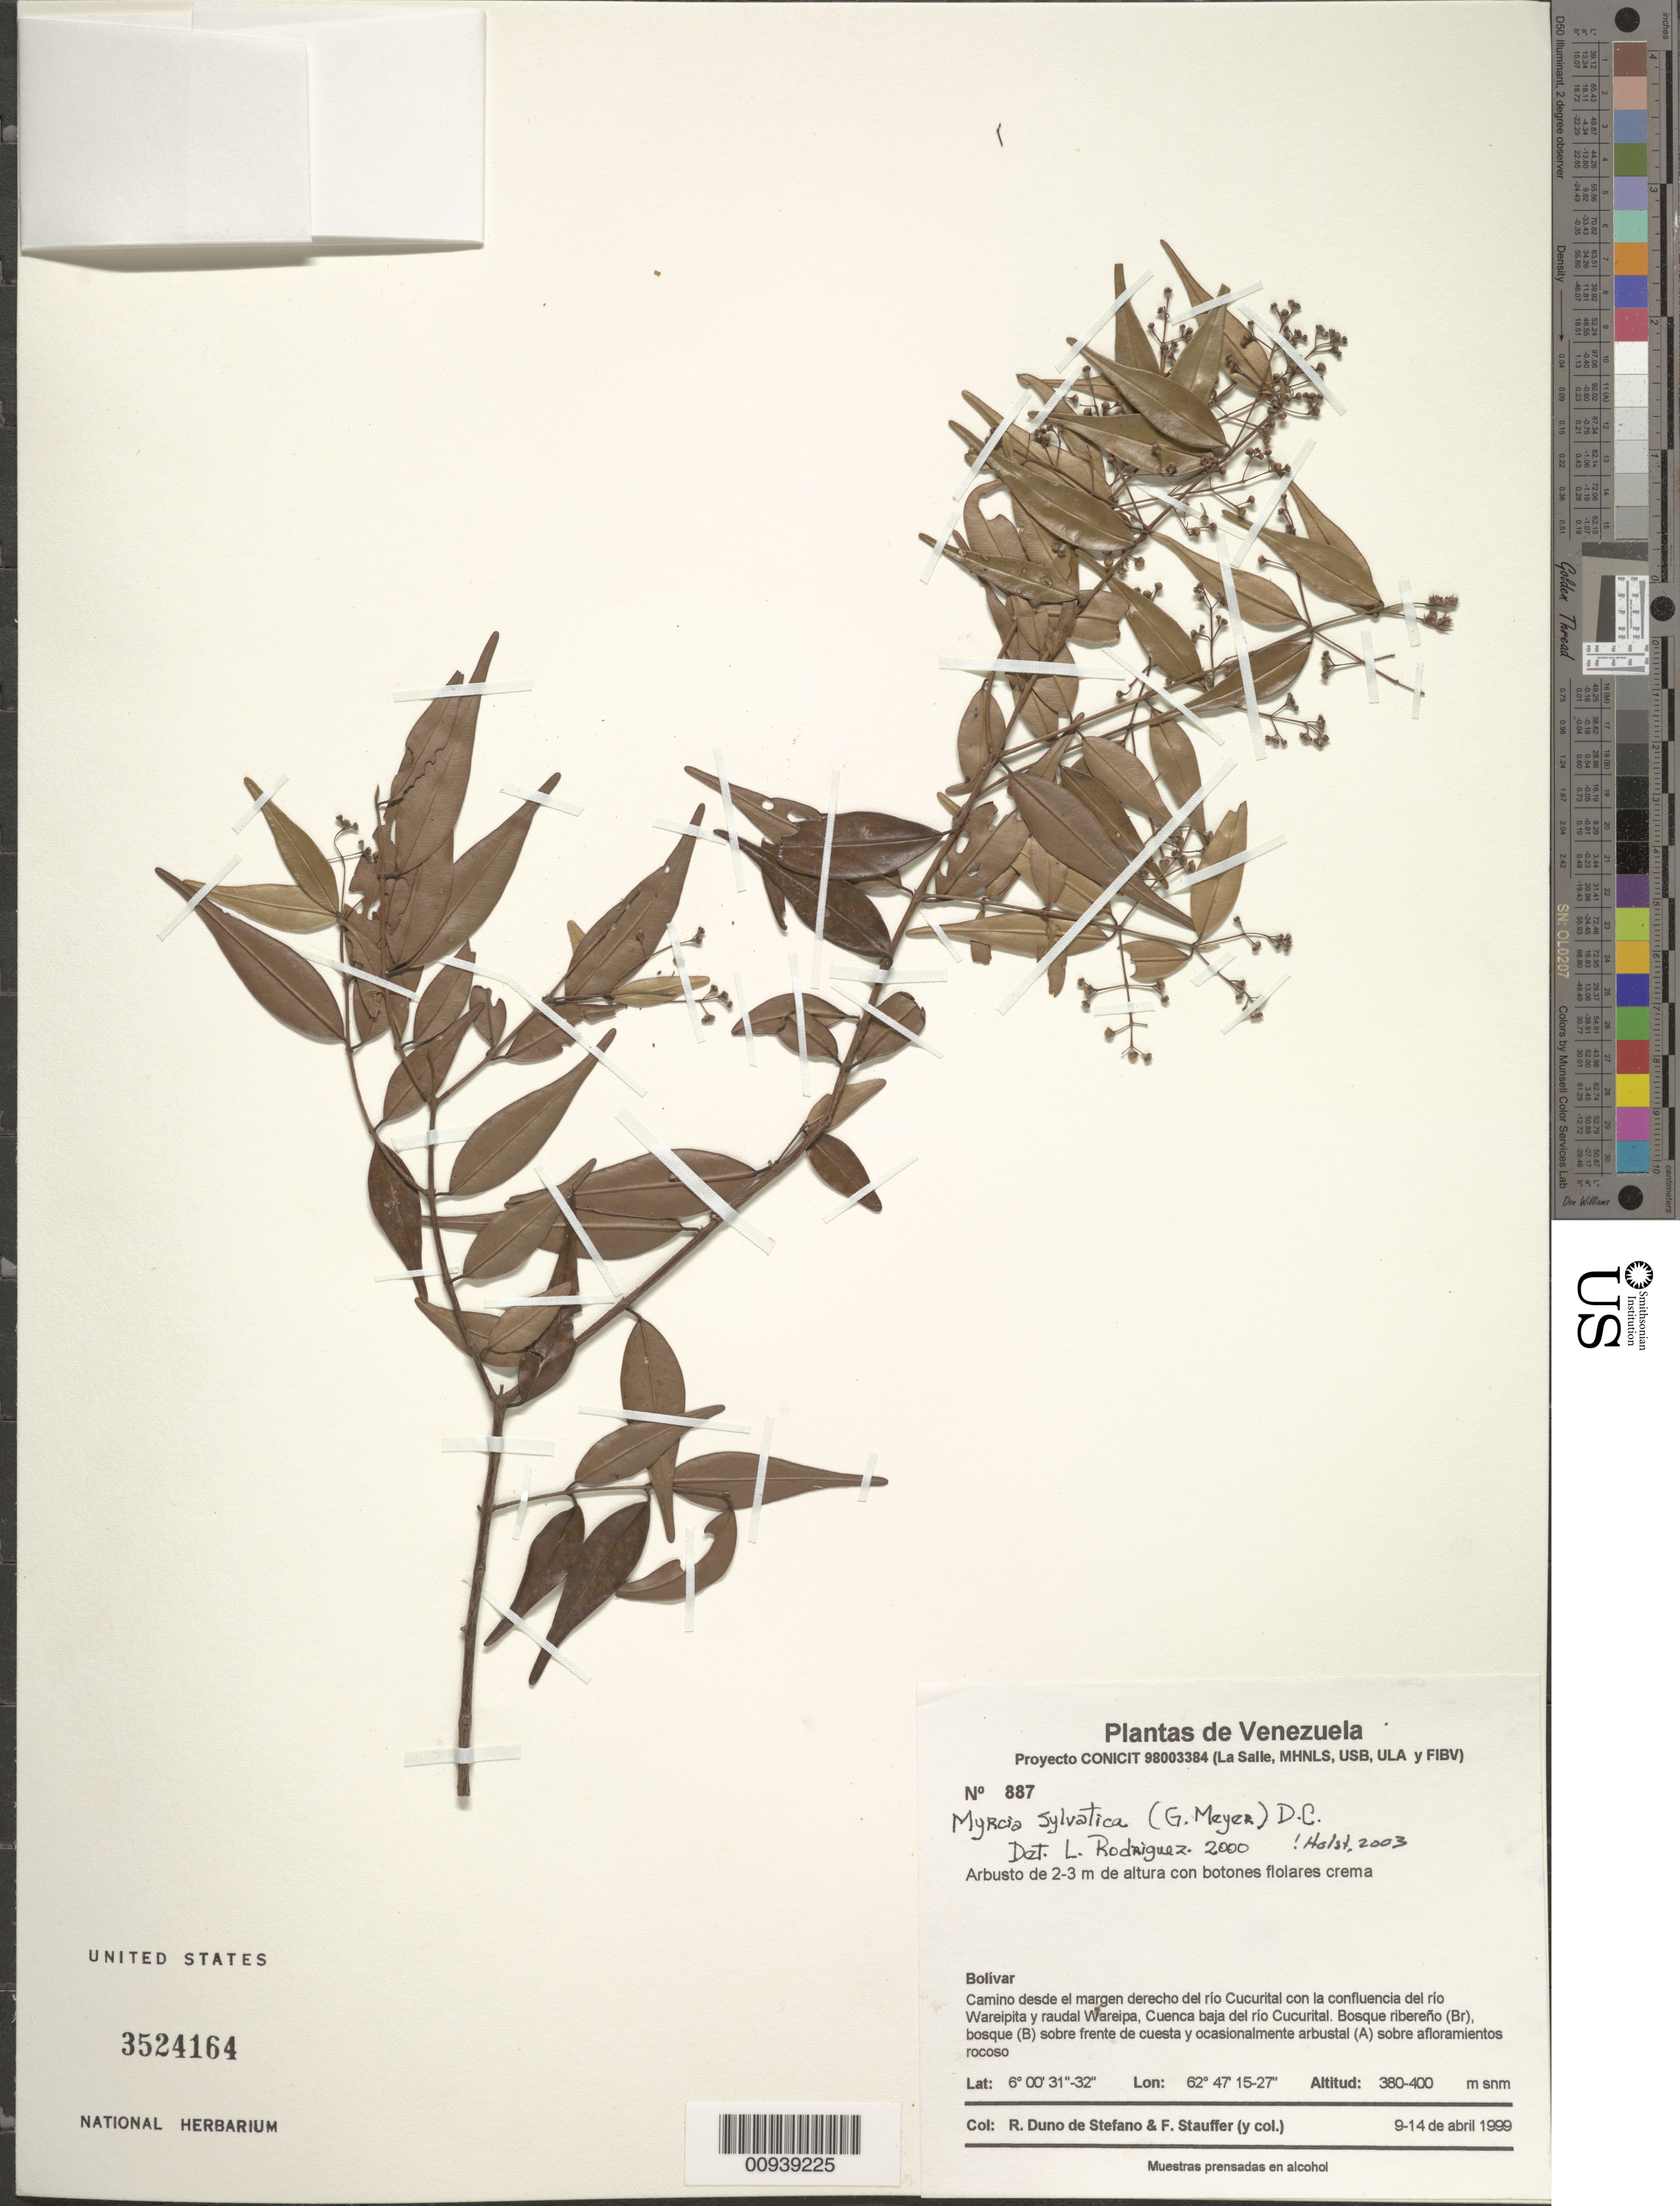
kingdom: Plantae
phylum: Tracheophyta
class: Magnoliopsida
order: Myrtales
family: Myrtaceae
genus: Myrcia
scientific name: Myrcia sylvatica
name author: (G. Mey.) DC.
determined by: Holst, Bruce K.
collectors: R. Duno de Stefano & F. W. Stauffer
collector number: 887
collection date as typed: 9-Apr-99 to 14-Apr-99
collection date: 1999-04-09/1999-04-14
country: Venezuela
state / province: Bolívar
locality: Rio Cucurital, camino desde el margen derecho, con la confluencia del rio Warepita y raudal Wareipa, Cuenca baja del rio Cucurital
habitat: Bosque ribereno, bosque sobre frente de cuesta y ocasionalmente arbustal sobre aforamientos rocoso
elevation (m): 380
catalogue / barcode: US 3524164